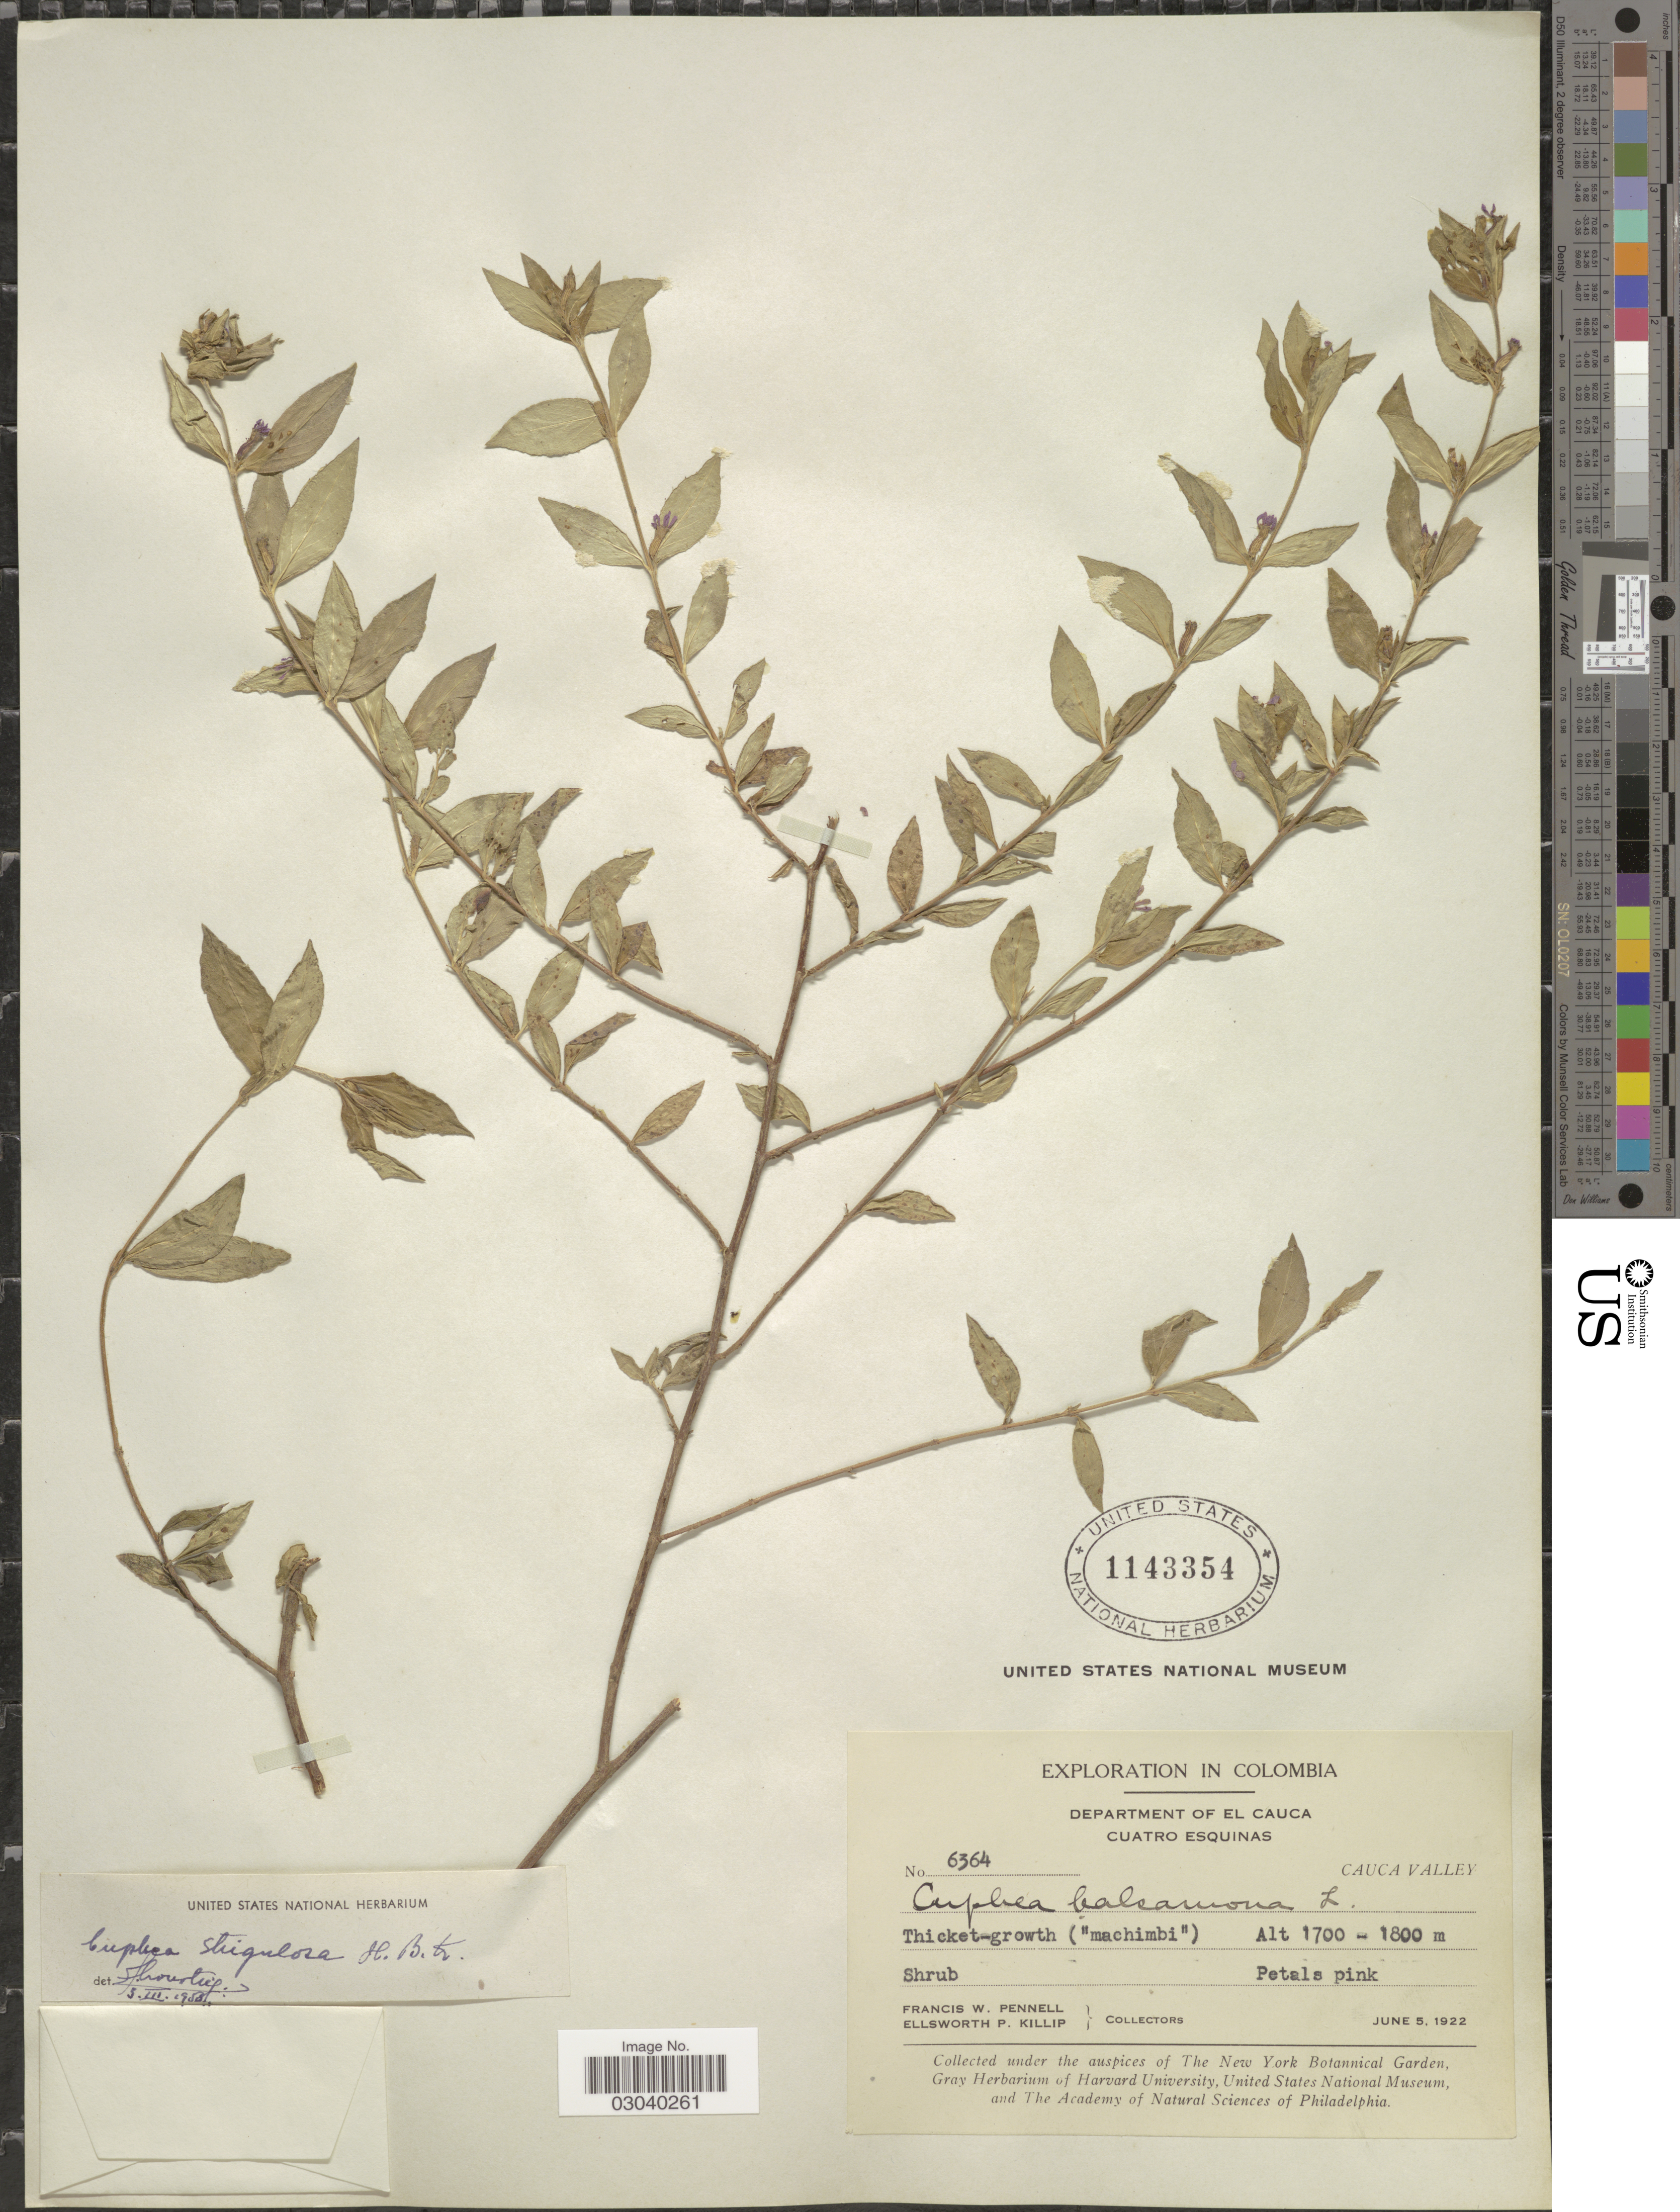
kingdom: Plantae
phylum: Tracheophyta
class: Magnoliopsida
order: Myrtales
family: Lythraceae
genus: Cuphea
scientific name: Cuphea strigulosa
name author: Kunth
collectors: F. W. Pennell & E. P. Killip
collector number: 6364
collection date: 1922-06-05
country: Colombia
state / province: Cauca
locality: Department of El Cauca, Cuatro Esquinas, Cauca Valley.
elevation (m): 1700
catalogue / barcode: US 1143354